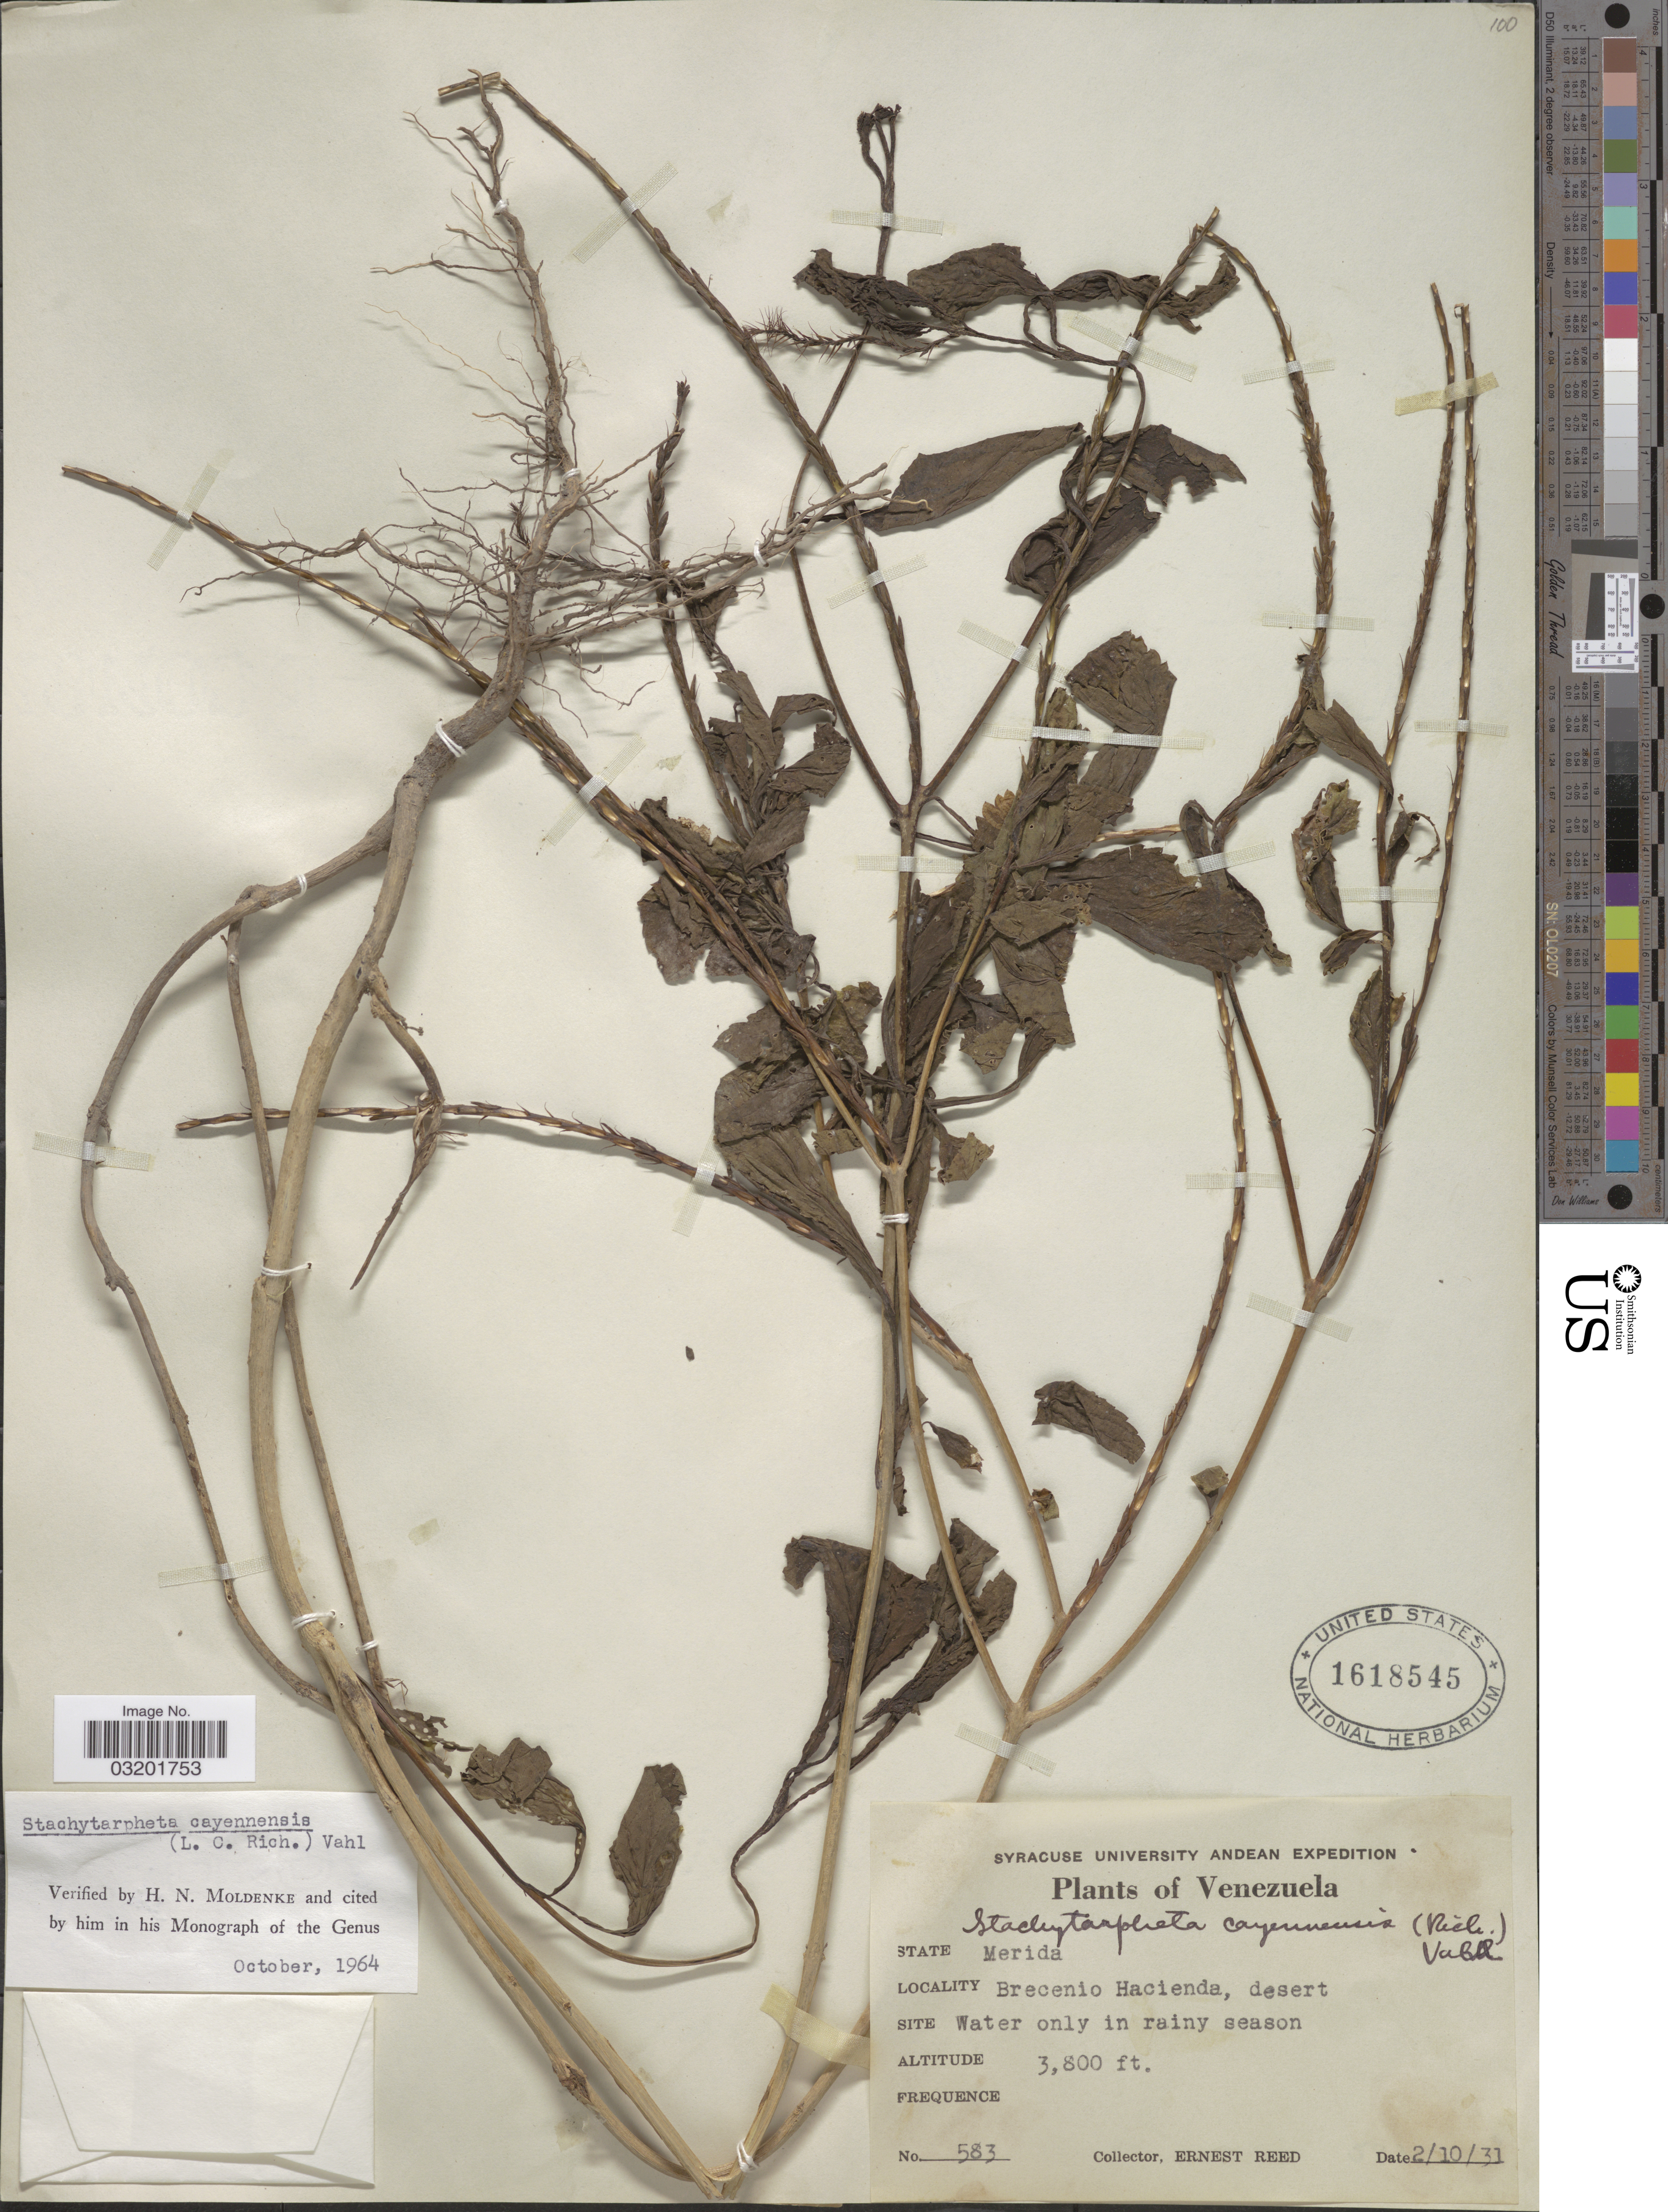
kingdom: Plantae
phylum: Tracheophyta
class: Magnoliopsida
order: Lamiales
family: Verbenaceae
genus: Stachytarpheta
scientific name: Stachytarpheta cayennensis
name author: (Rich.) Vahl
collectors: E. Reed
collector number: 583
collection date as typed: Transcribed d/m/y: 2/10/31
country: Venezuela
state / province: Mérida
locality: Brecenio Hacienda, desert.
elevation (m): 1158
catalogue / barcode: US 1618545